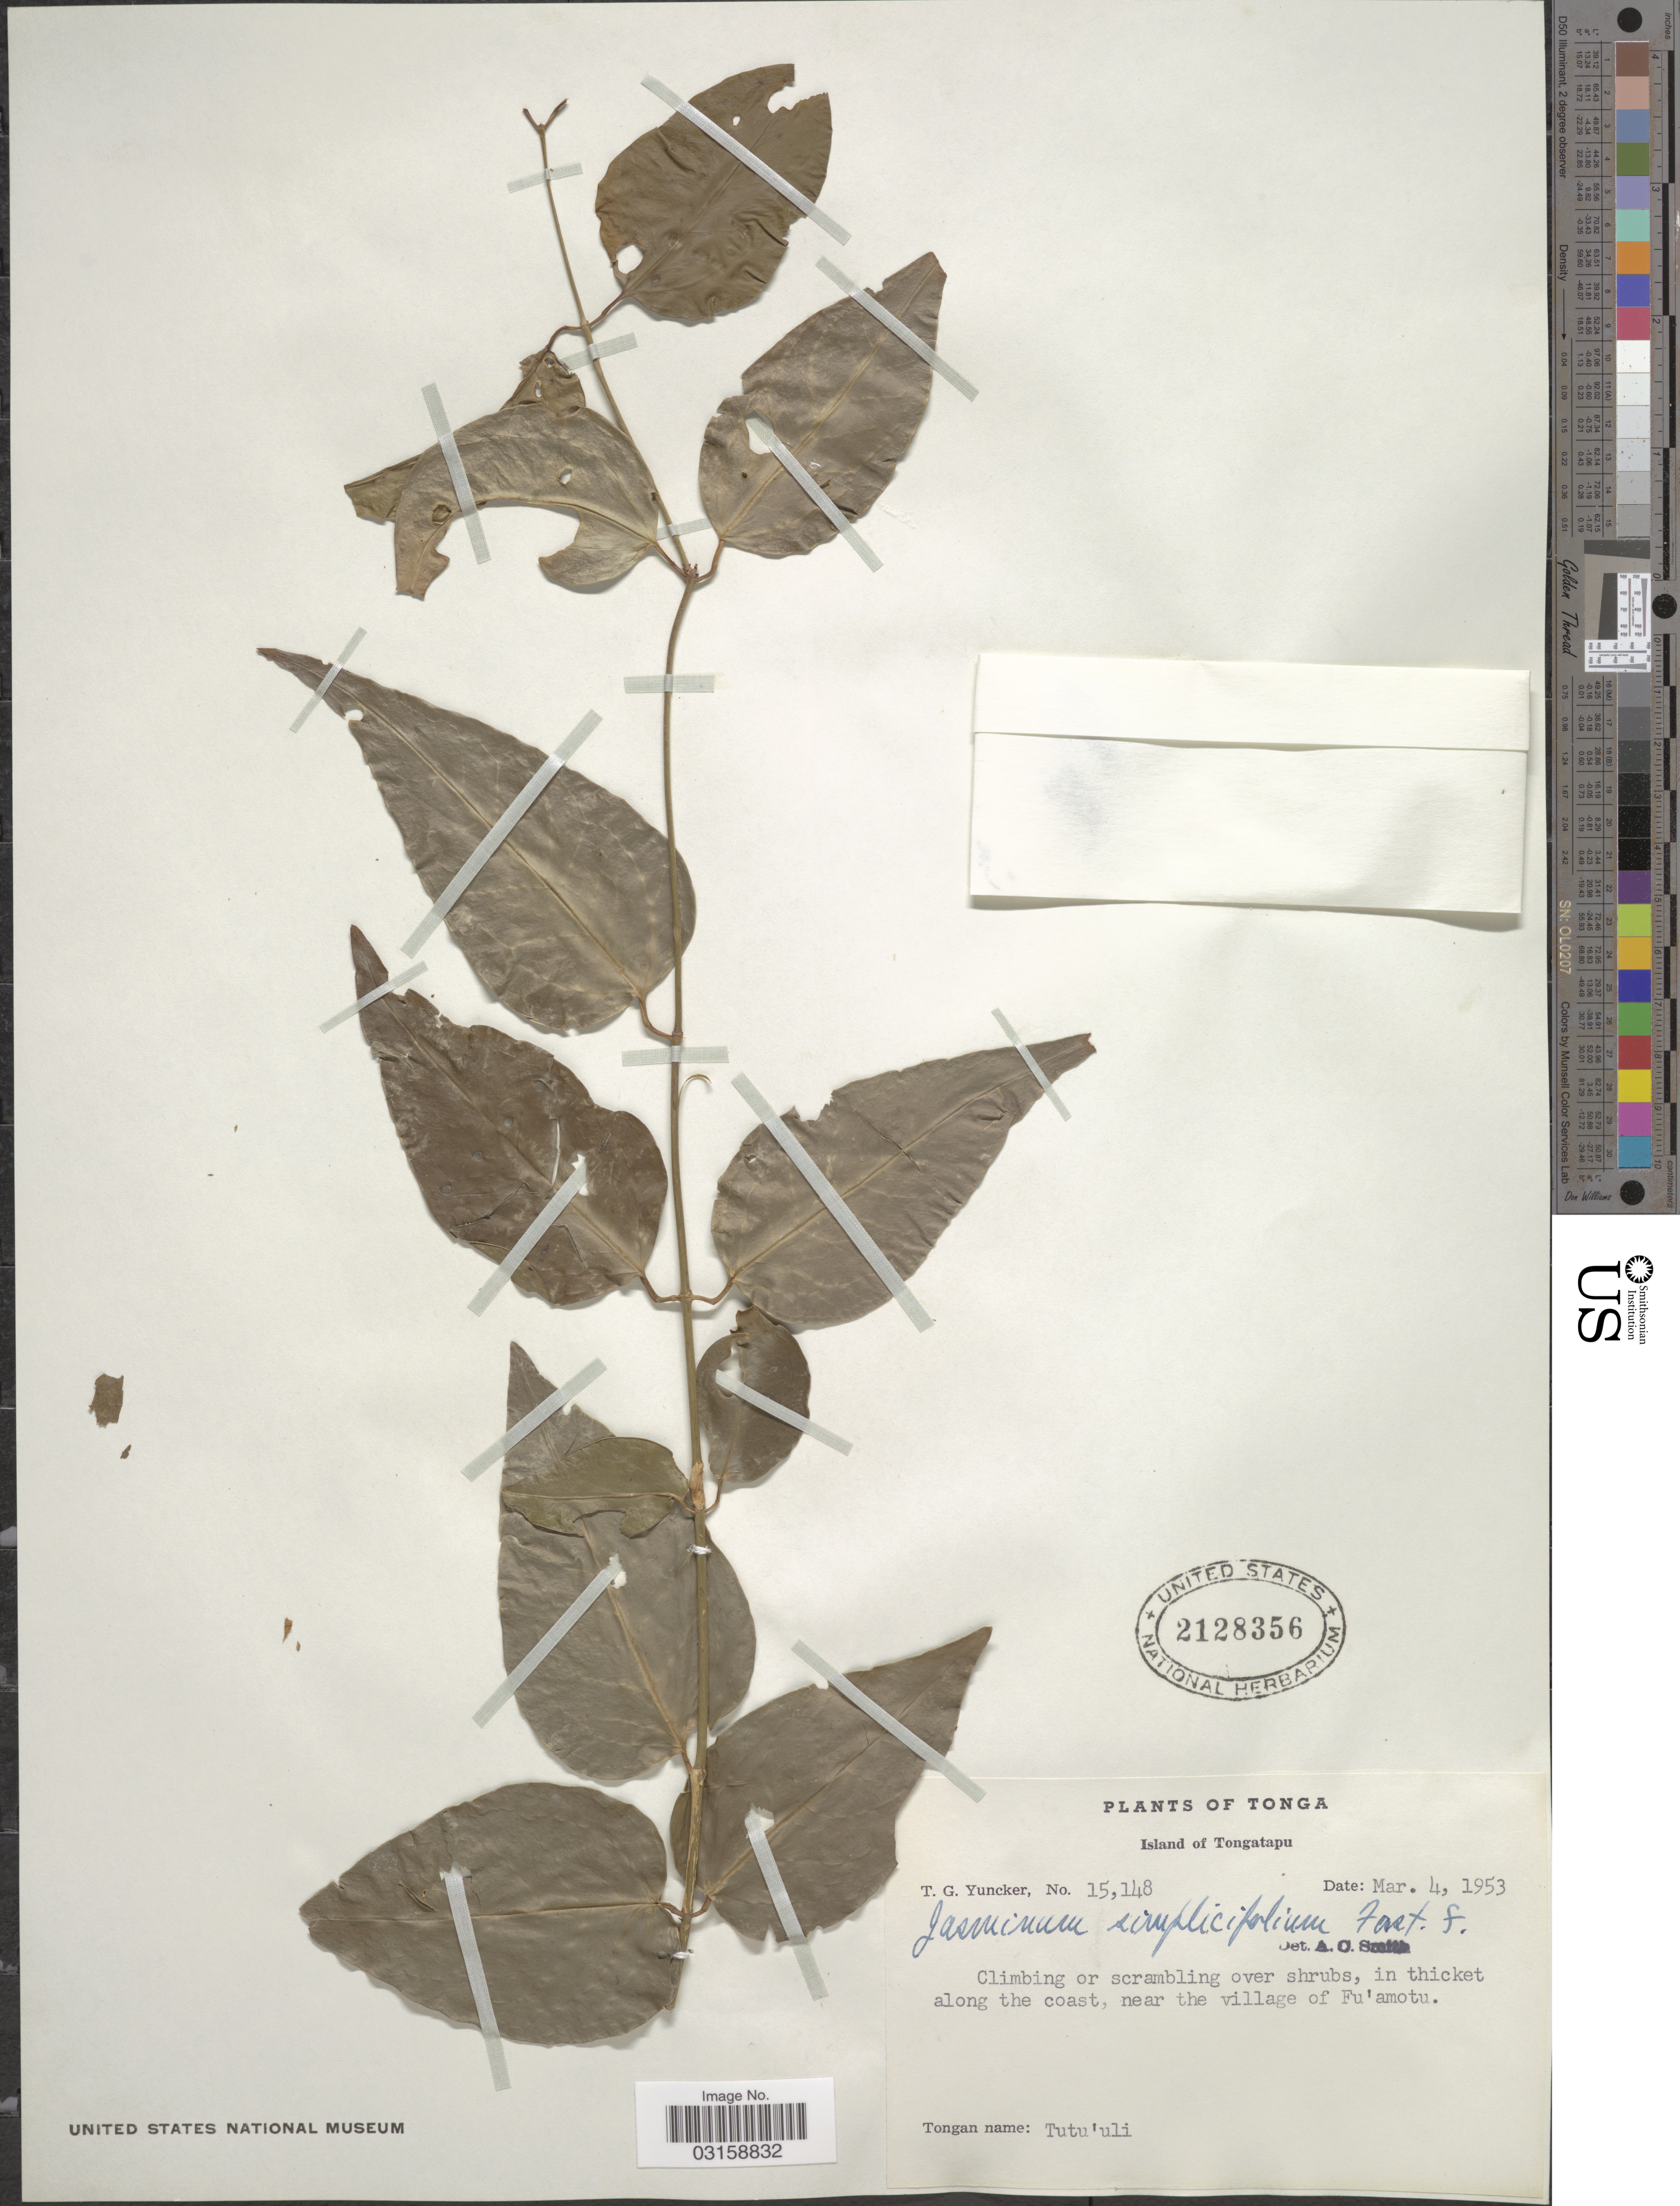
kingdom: Plantae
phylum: Tracheophyta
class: Magnoliopsida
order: Lamiales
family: Oleaceae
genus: Jasminum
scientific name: Jasminum simplicifolium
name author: G. Forst.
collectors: T. G. Yuncker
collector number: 15148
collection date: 1953-03-04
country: Tonga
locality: Island of Tongatapu. Near the village of Fu'amotu.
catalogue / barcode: US 2128356